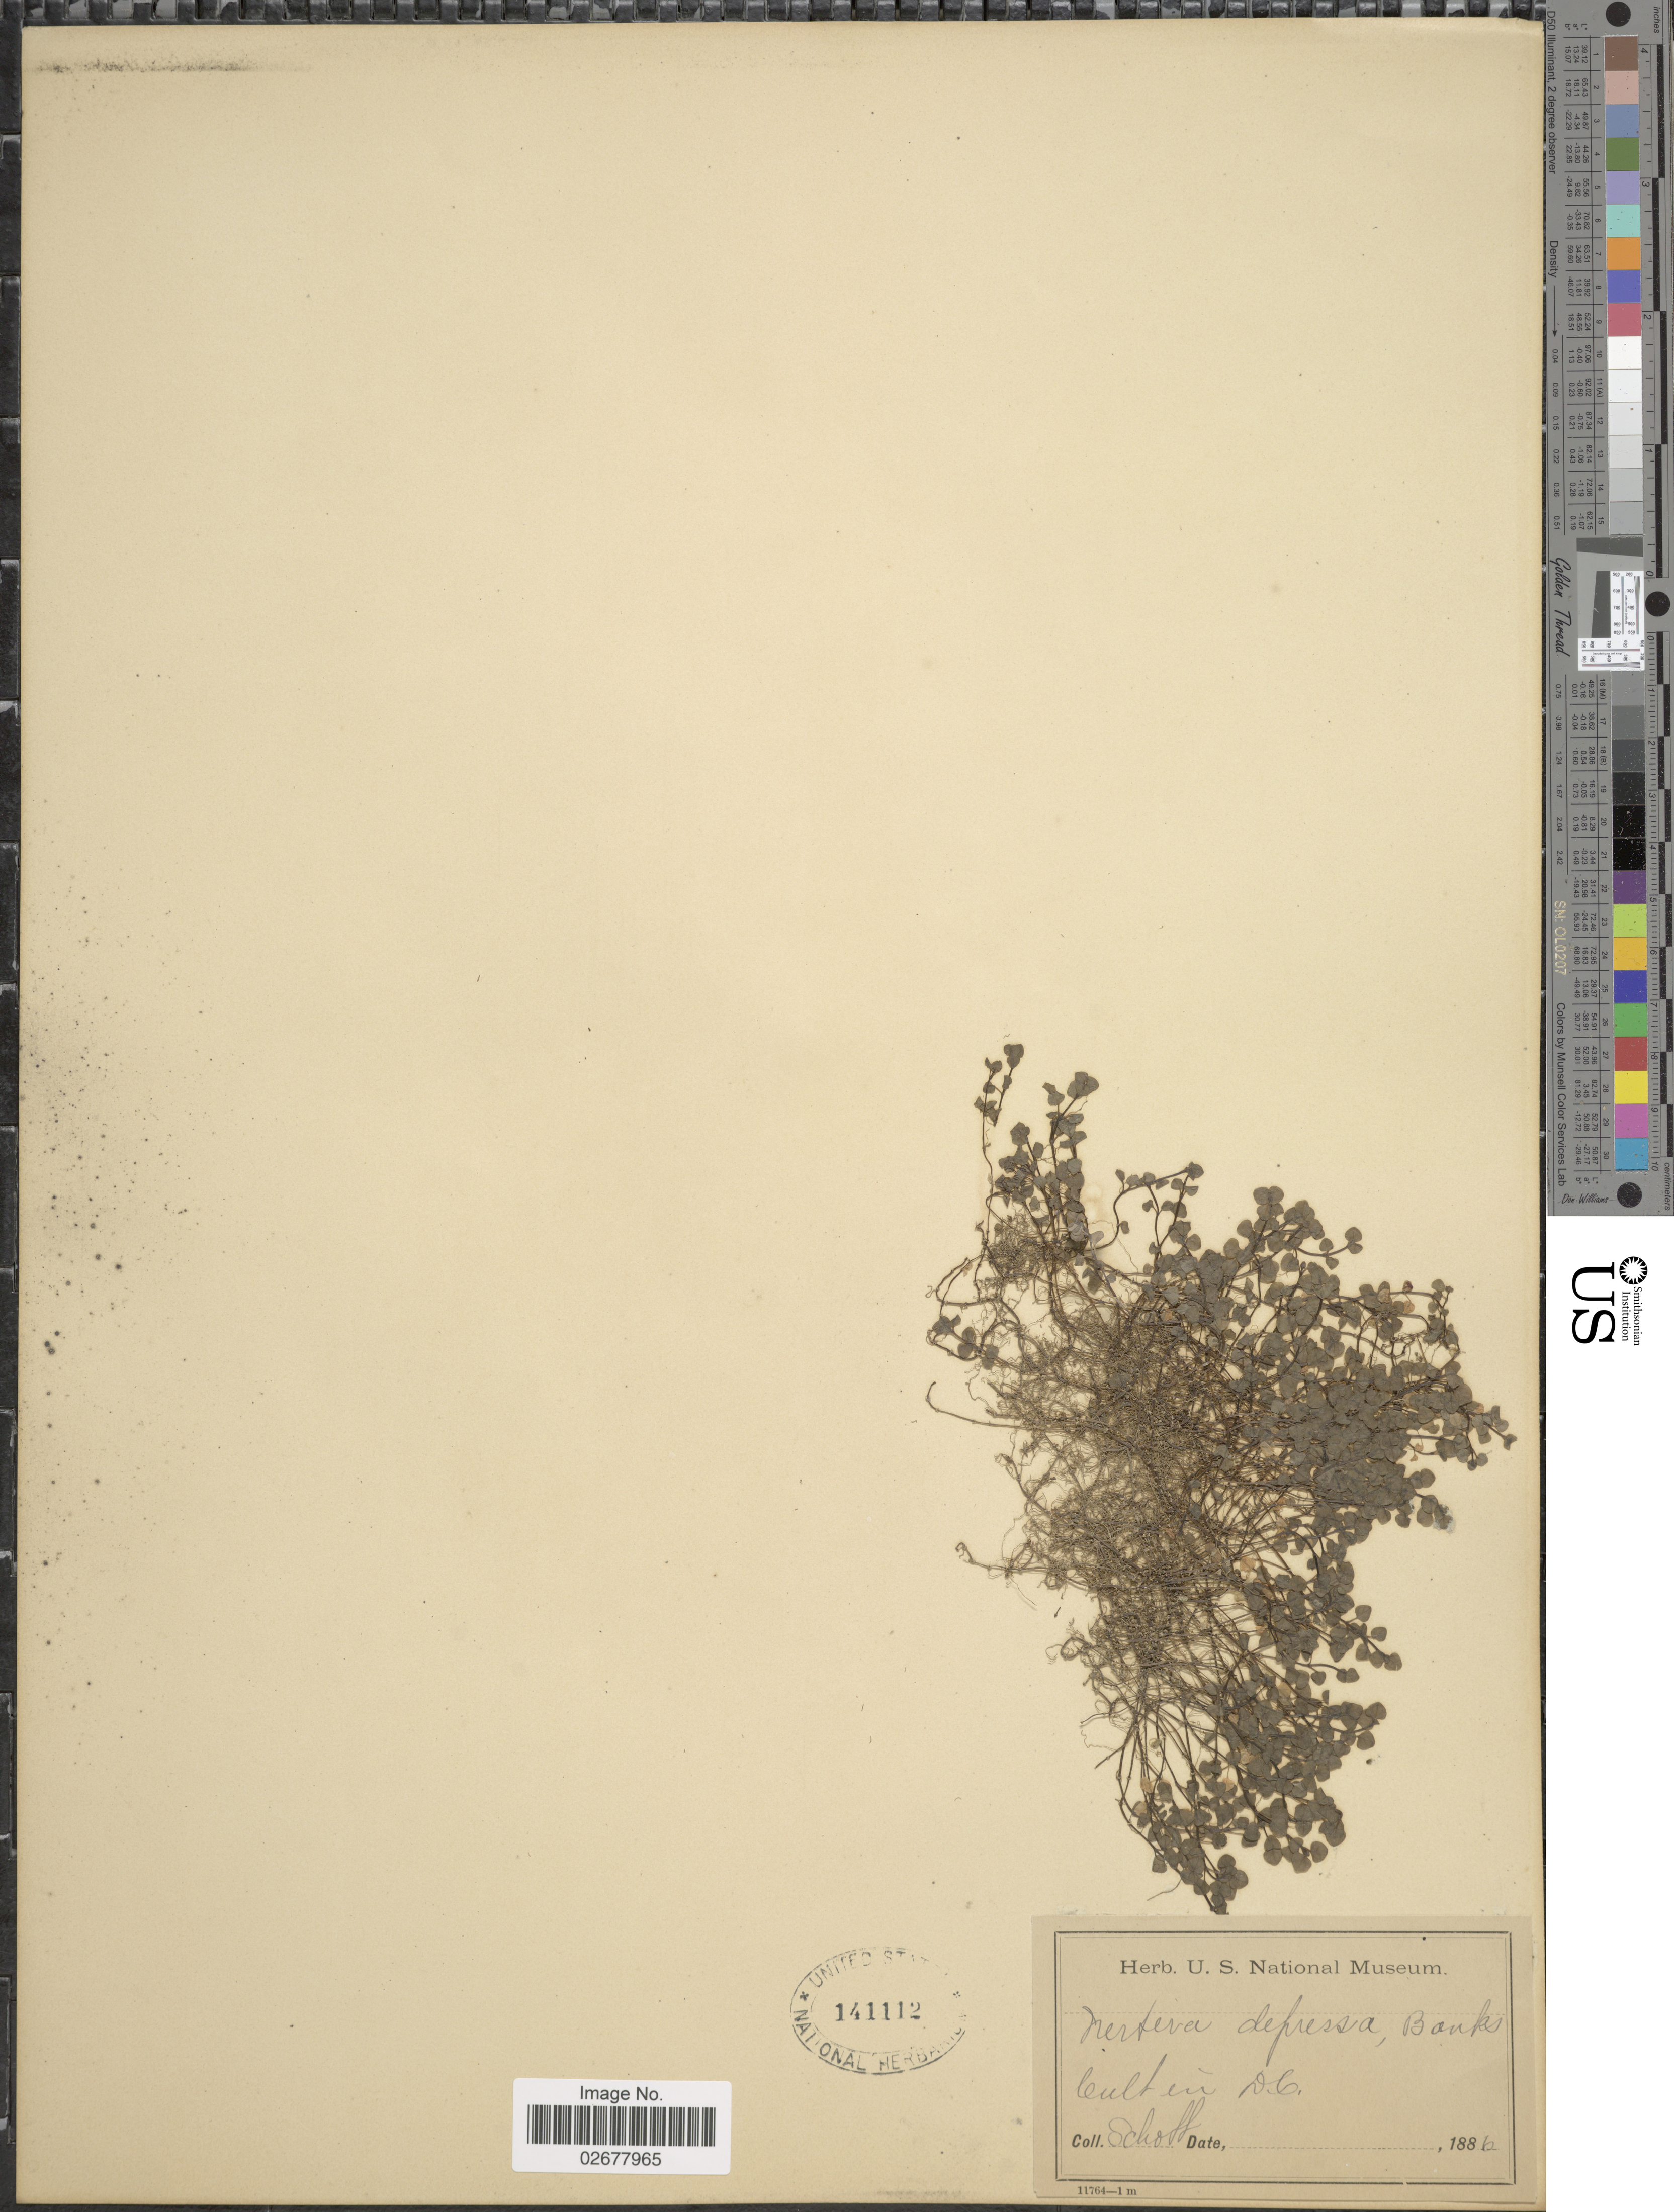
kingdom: Plantae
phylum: Tracheophyta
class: Magnoliopsida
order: Gentianales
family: Rubiaceae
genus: Nertera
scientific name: Nertera depressa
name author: Banks & Sol. ex Gaertn.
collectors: Schott, --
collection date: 1886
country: United States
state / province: District of Columbia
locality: Cult in D.C.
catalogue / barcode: US 141112